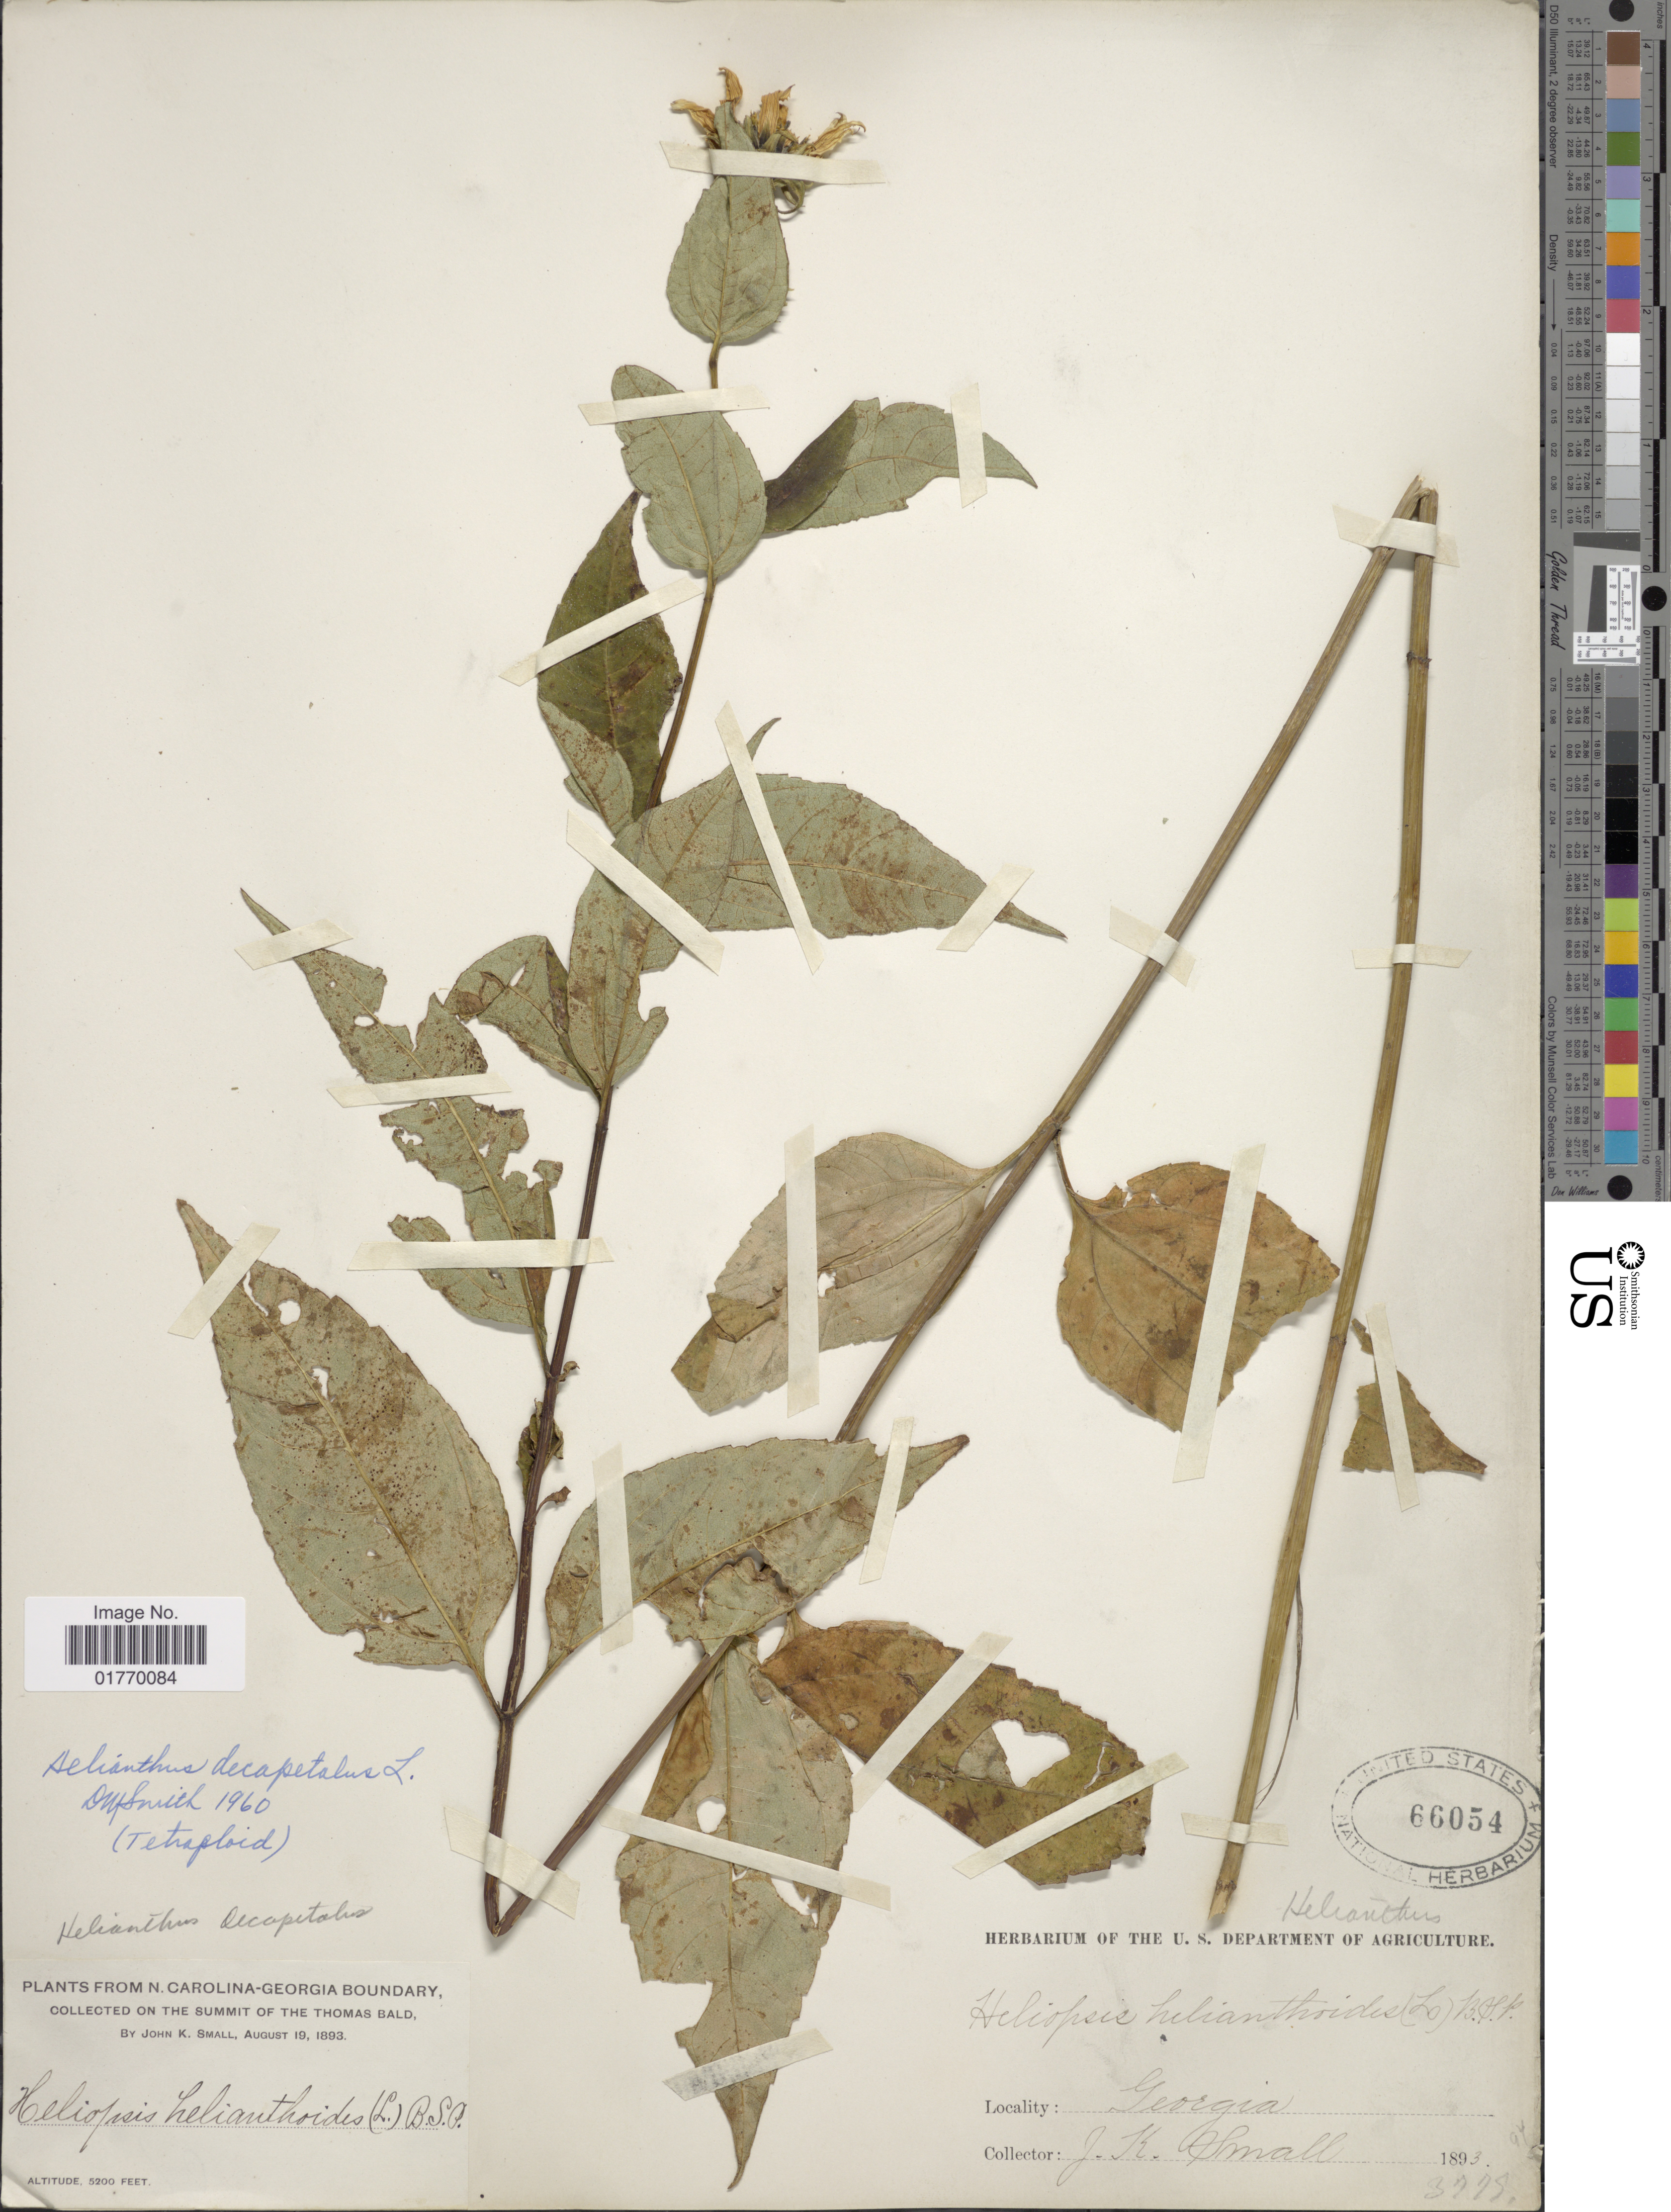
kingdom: Plantae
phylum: Tracheophyta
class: Magnoliopsida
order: Asterales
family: Asteraceae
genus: Helianthus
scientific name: Helianthus decapetalus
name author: L.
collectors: J. K. Small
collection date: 1893-08-19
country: United States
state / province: Georgia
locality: On the Summit of The Thomas Bald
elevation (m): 1585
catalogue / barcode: US 66054